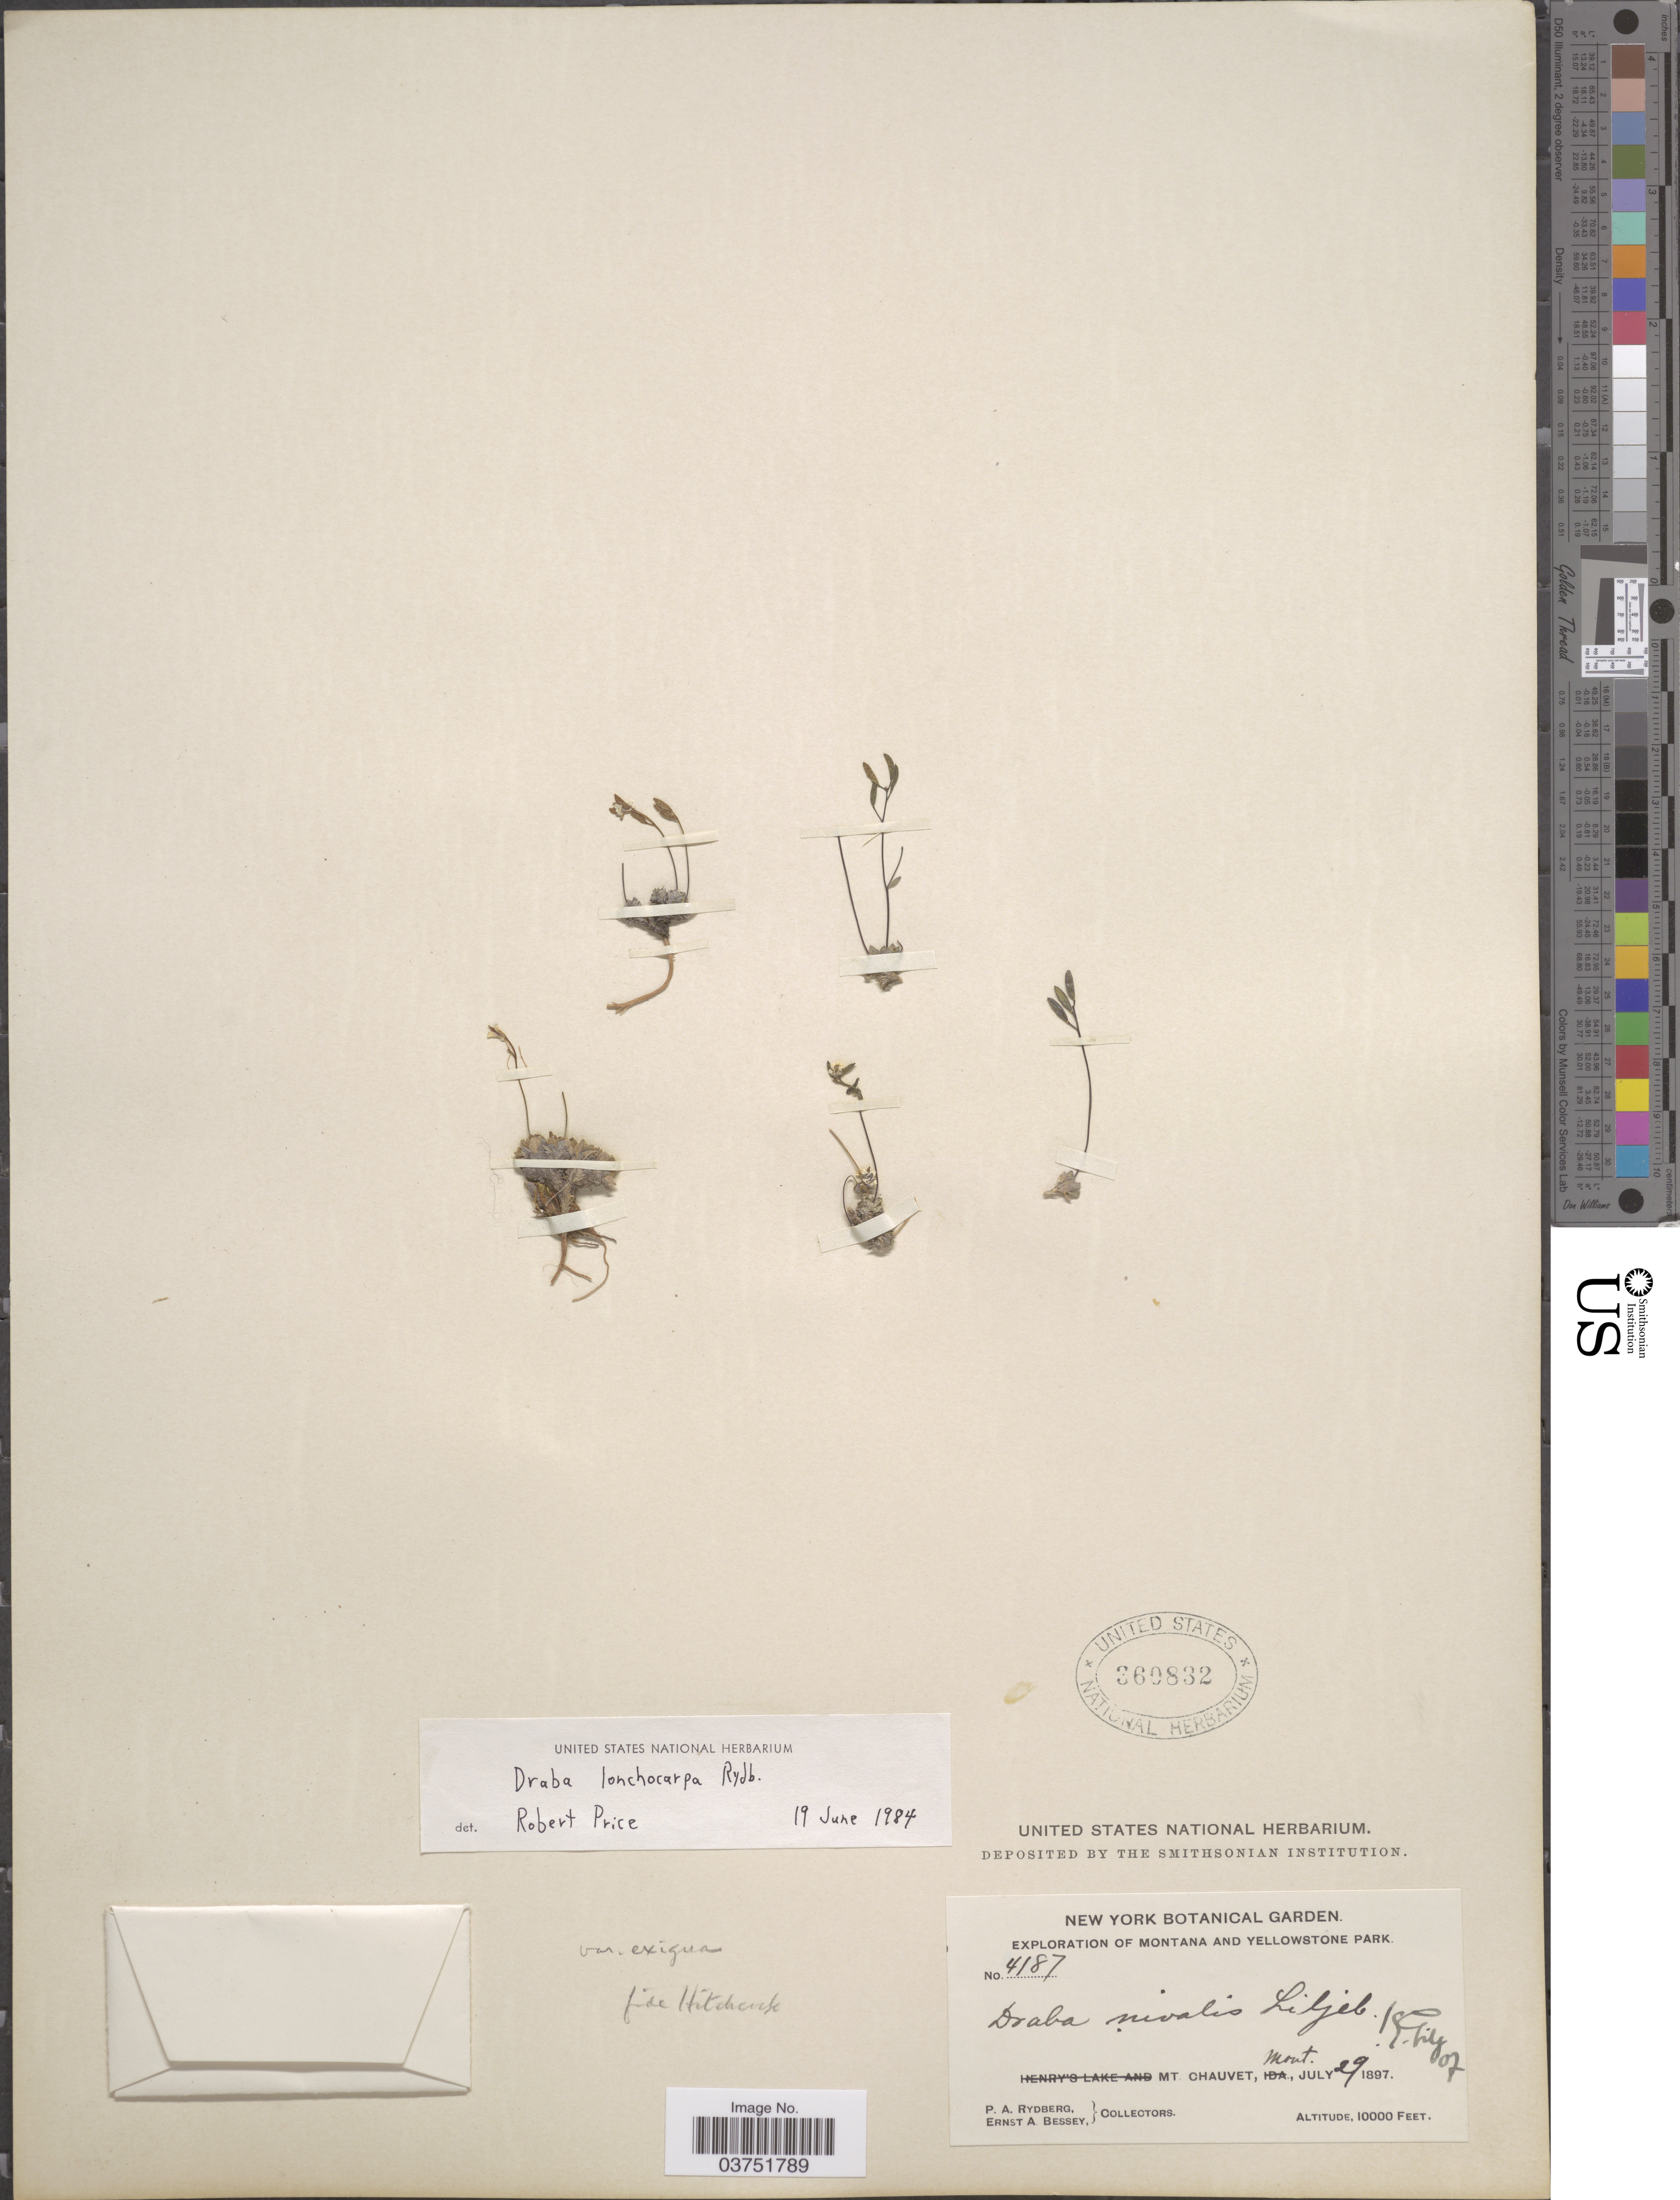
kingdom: Plantae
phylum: Tracheophyta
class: Magnoliopsida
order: Brassicales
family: Brassicaceae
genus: Draba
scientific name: Draba lonchocarpa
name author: Rydb.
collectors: P. A. Rydberg & E. A. Bessey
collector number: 4187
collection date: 1897-07-29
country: United States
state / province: Montana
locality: Yellowstone Park. Mt. Chauvet.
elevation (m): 3048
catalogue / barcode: US 360832